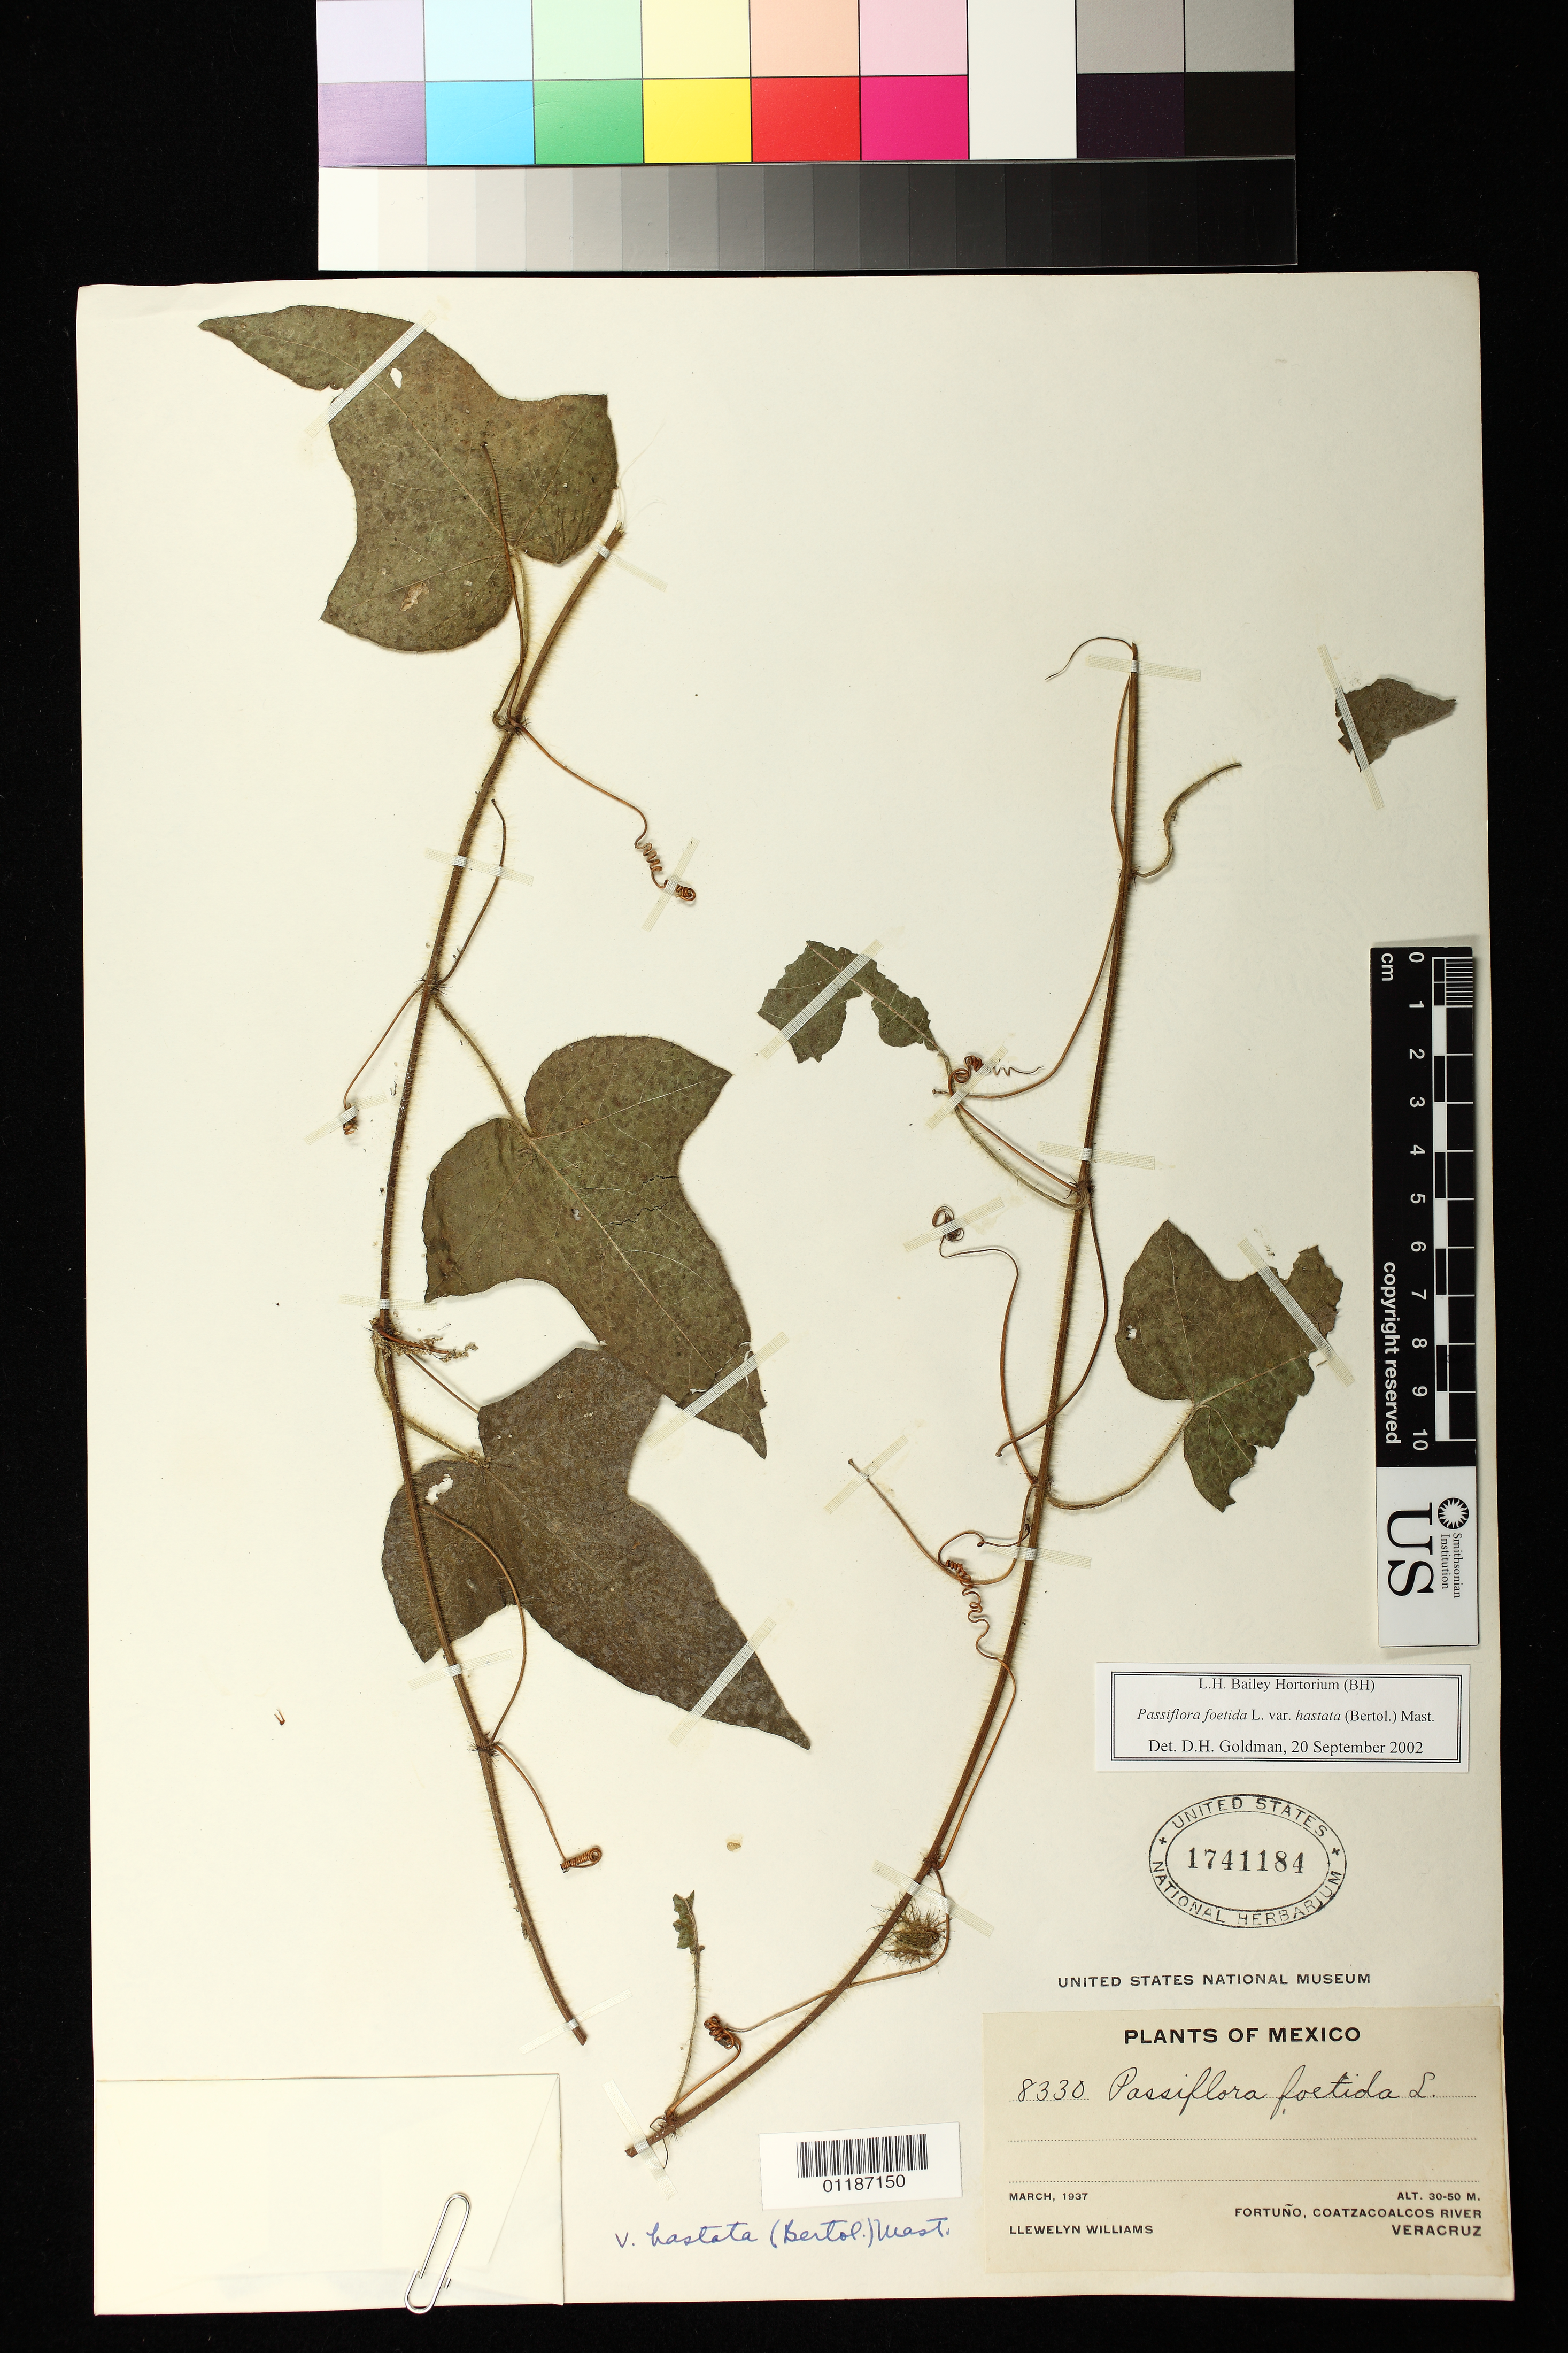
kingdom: Plantae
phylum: Tracheophyta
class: Magnoliopsida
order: Malpighiales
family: Passifloraceae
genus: Passiflora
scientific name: Passiflora foetida var. hastata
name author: (Bertol.) Mast.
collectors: Ll. Williams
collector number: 8330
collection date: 1937-03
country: Mexico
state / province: Veracruz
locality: Fortuno, Coatzacoalcos River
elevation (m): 30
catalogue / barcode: US 1741184